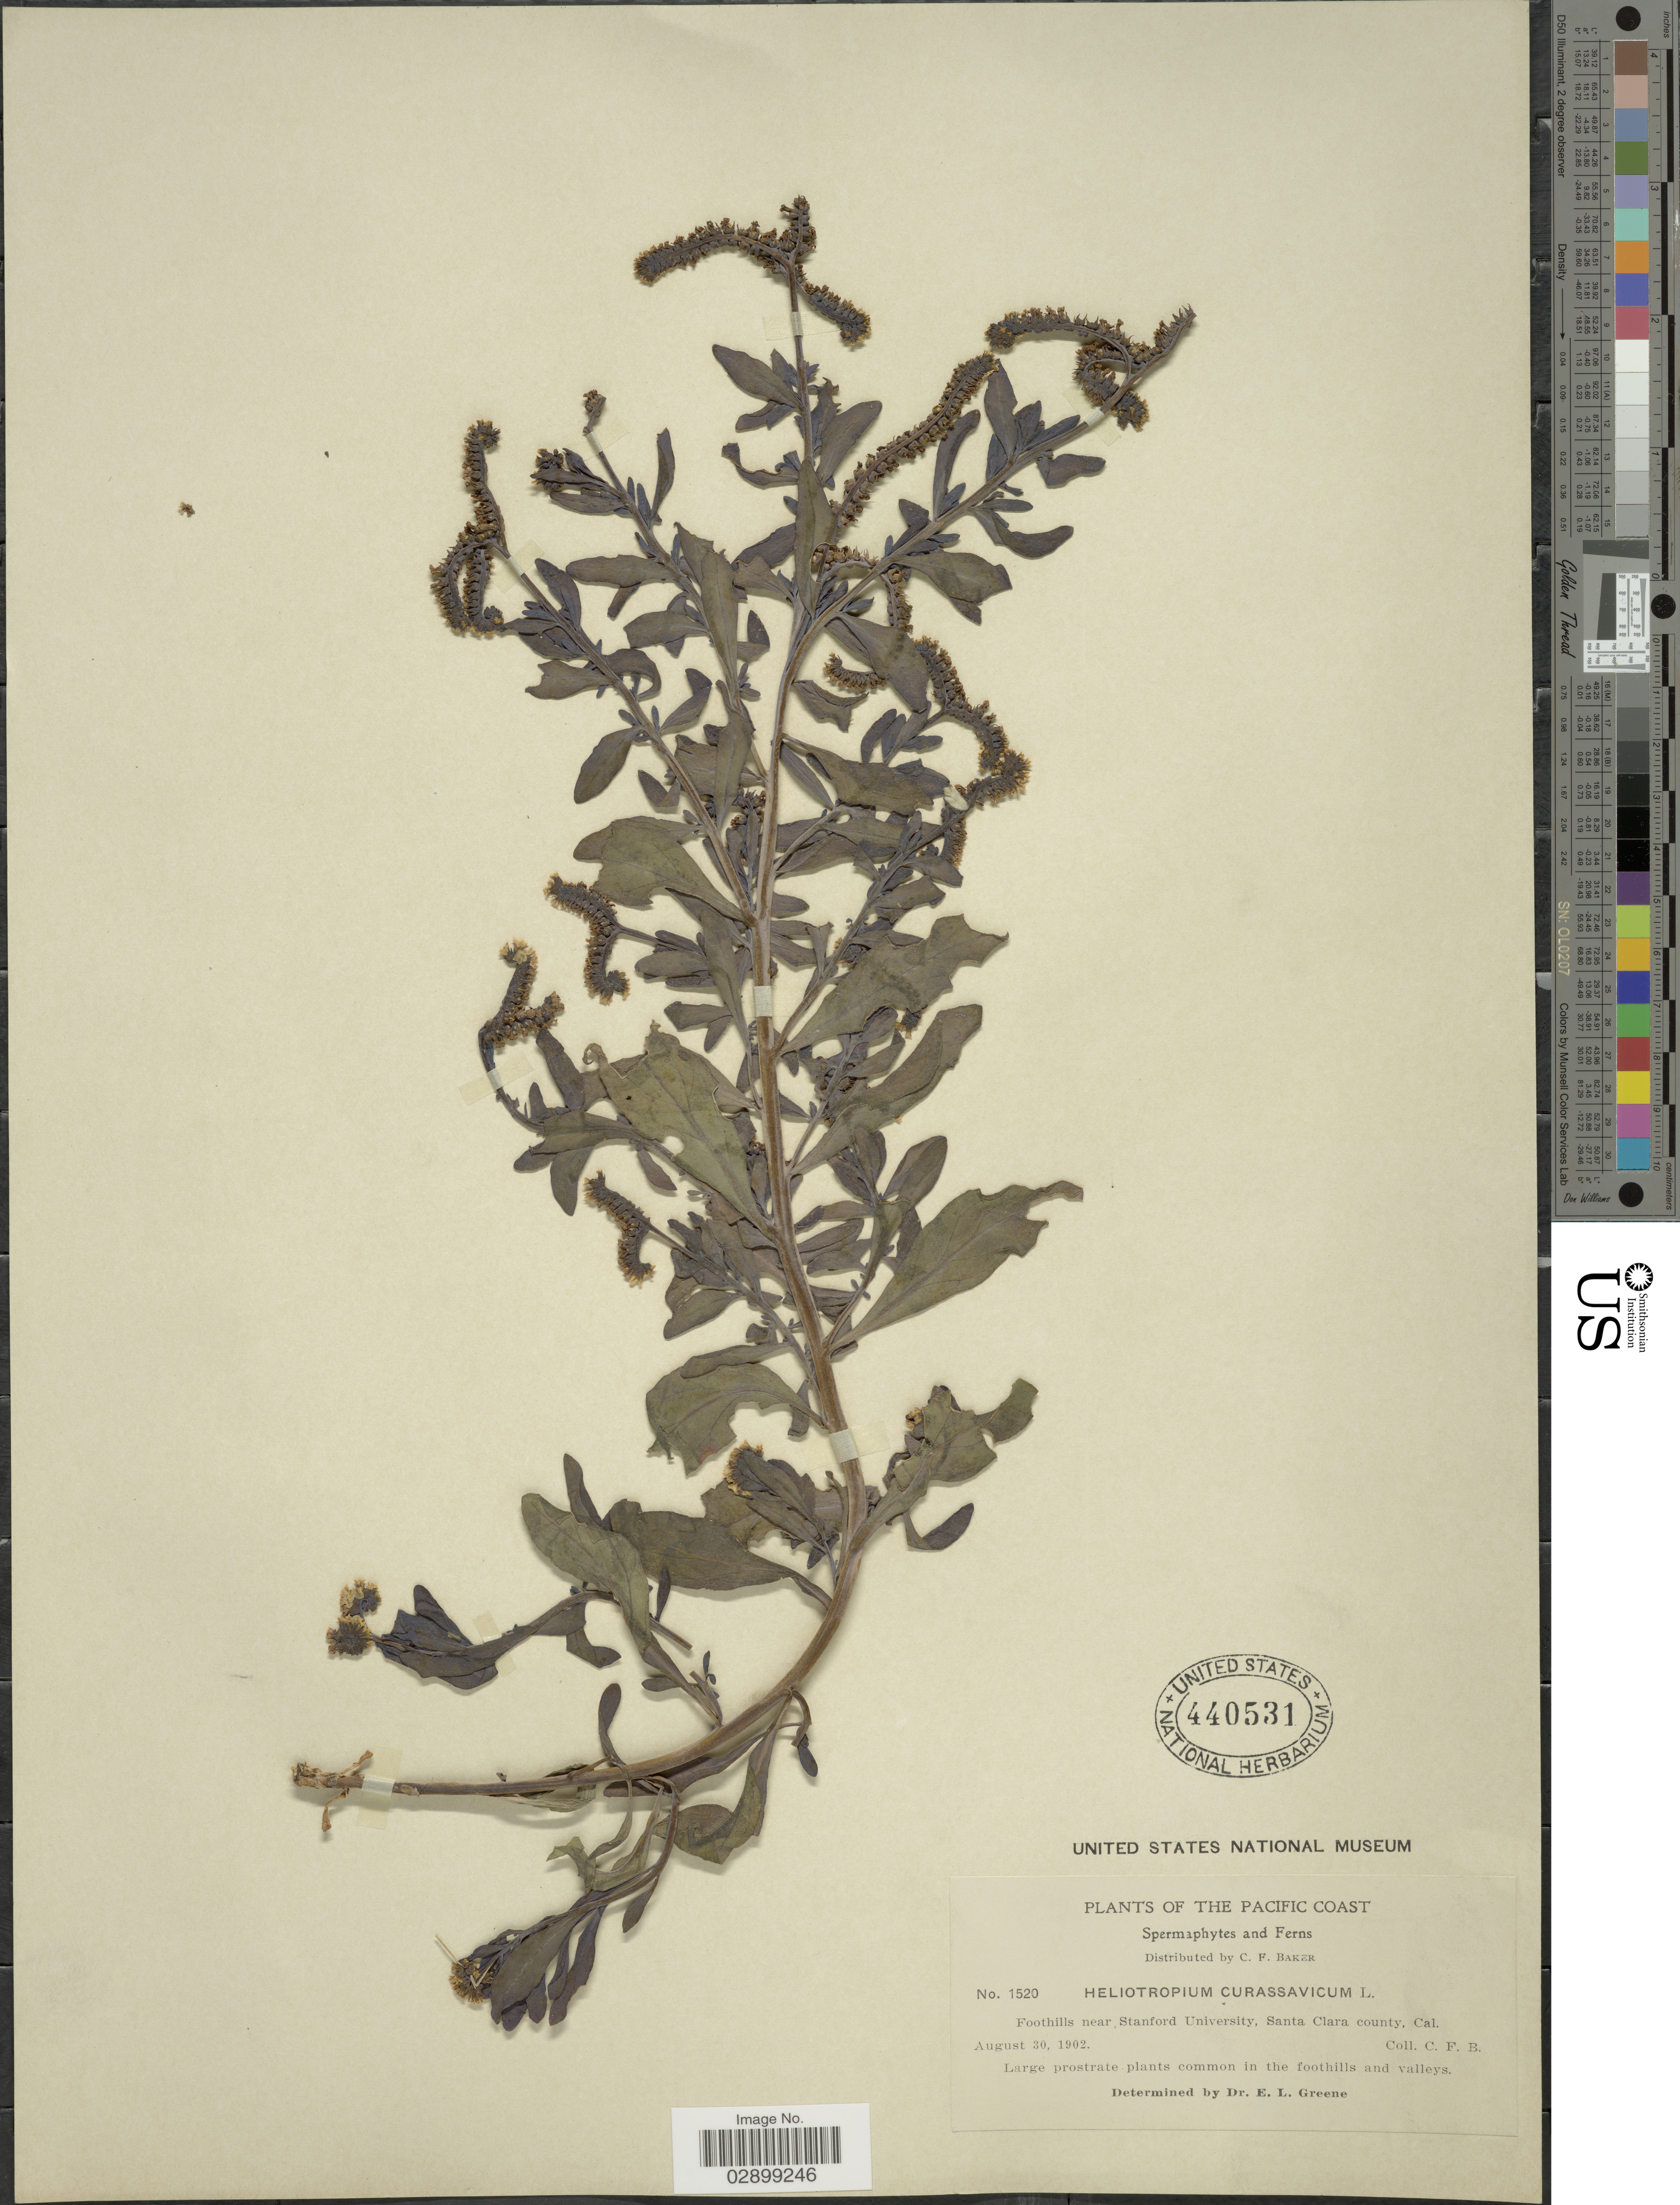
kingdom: Plantae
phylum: Tracheophyta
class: Magnoliopsida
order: Boraginales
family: Heliotropiaceae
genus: Heliotropium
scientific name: Heliotropium curassavicum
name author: L.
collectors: C. F. Baker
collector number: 1520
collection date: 1902-08-30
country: United States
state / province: California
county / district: Santa Clara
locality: Pacific Coast. Foothills near Stanford University, Santa Clara county, Cal.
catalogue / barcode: US 440531